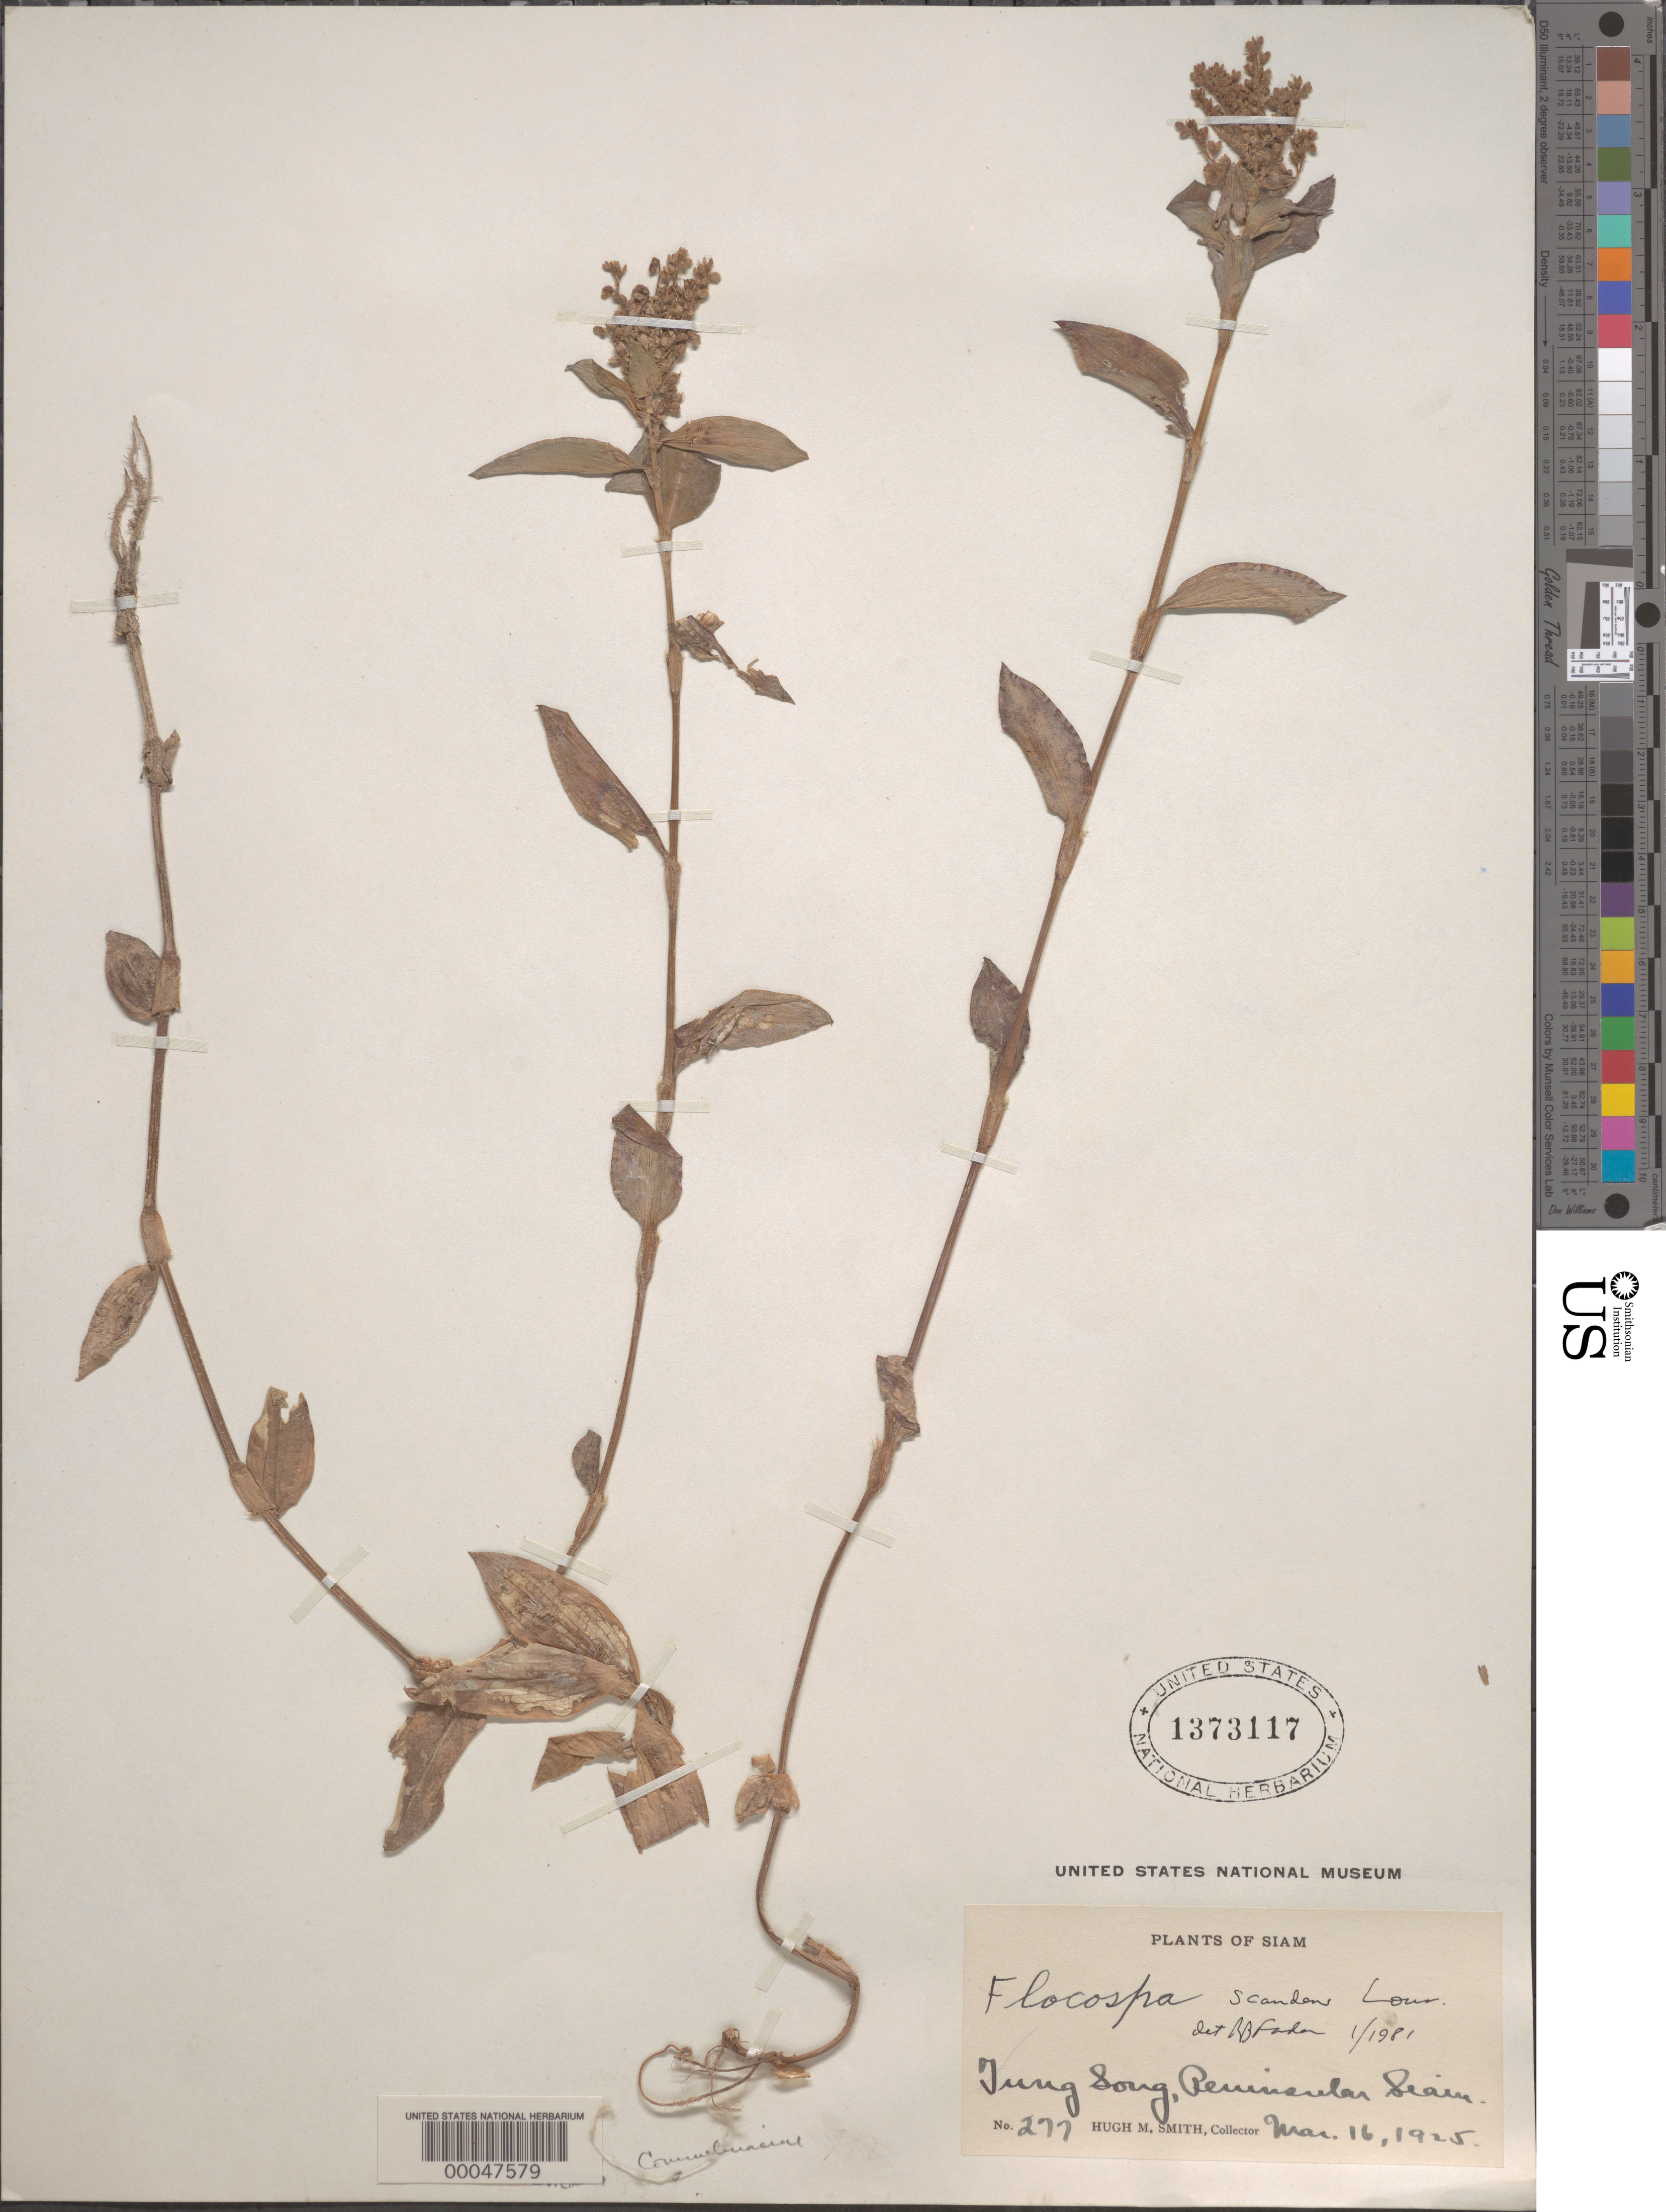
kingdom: Plantae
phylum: Tracheophyta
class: Liliopsida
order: Commelinales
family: Commelinaceae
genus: Floscopa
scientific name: Floscopa scandens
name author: Lour.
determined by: Faden, Robert B., (US), Smithsonian Institution - National Museum of Natural History (UNITED STATES)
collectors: H. M. Smith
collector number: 277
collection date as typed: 16 Mar 1925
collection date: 1925-03-16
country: Thailand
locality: Tung song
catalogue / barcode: US 1373117